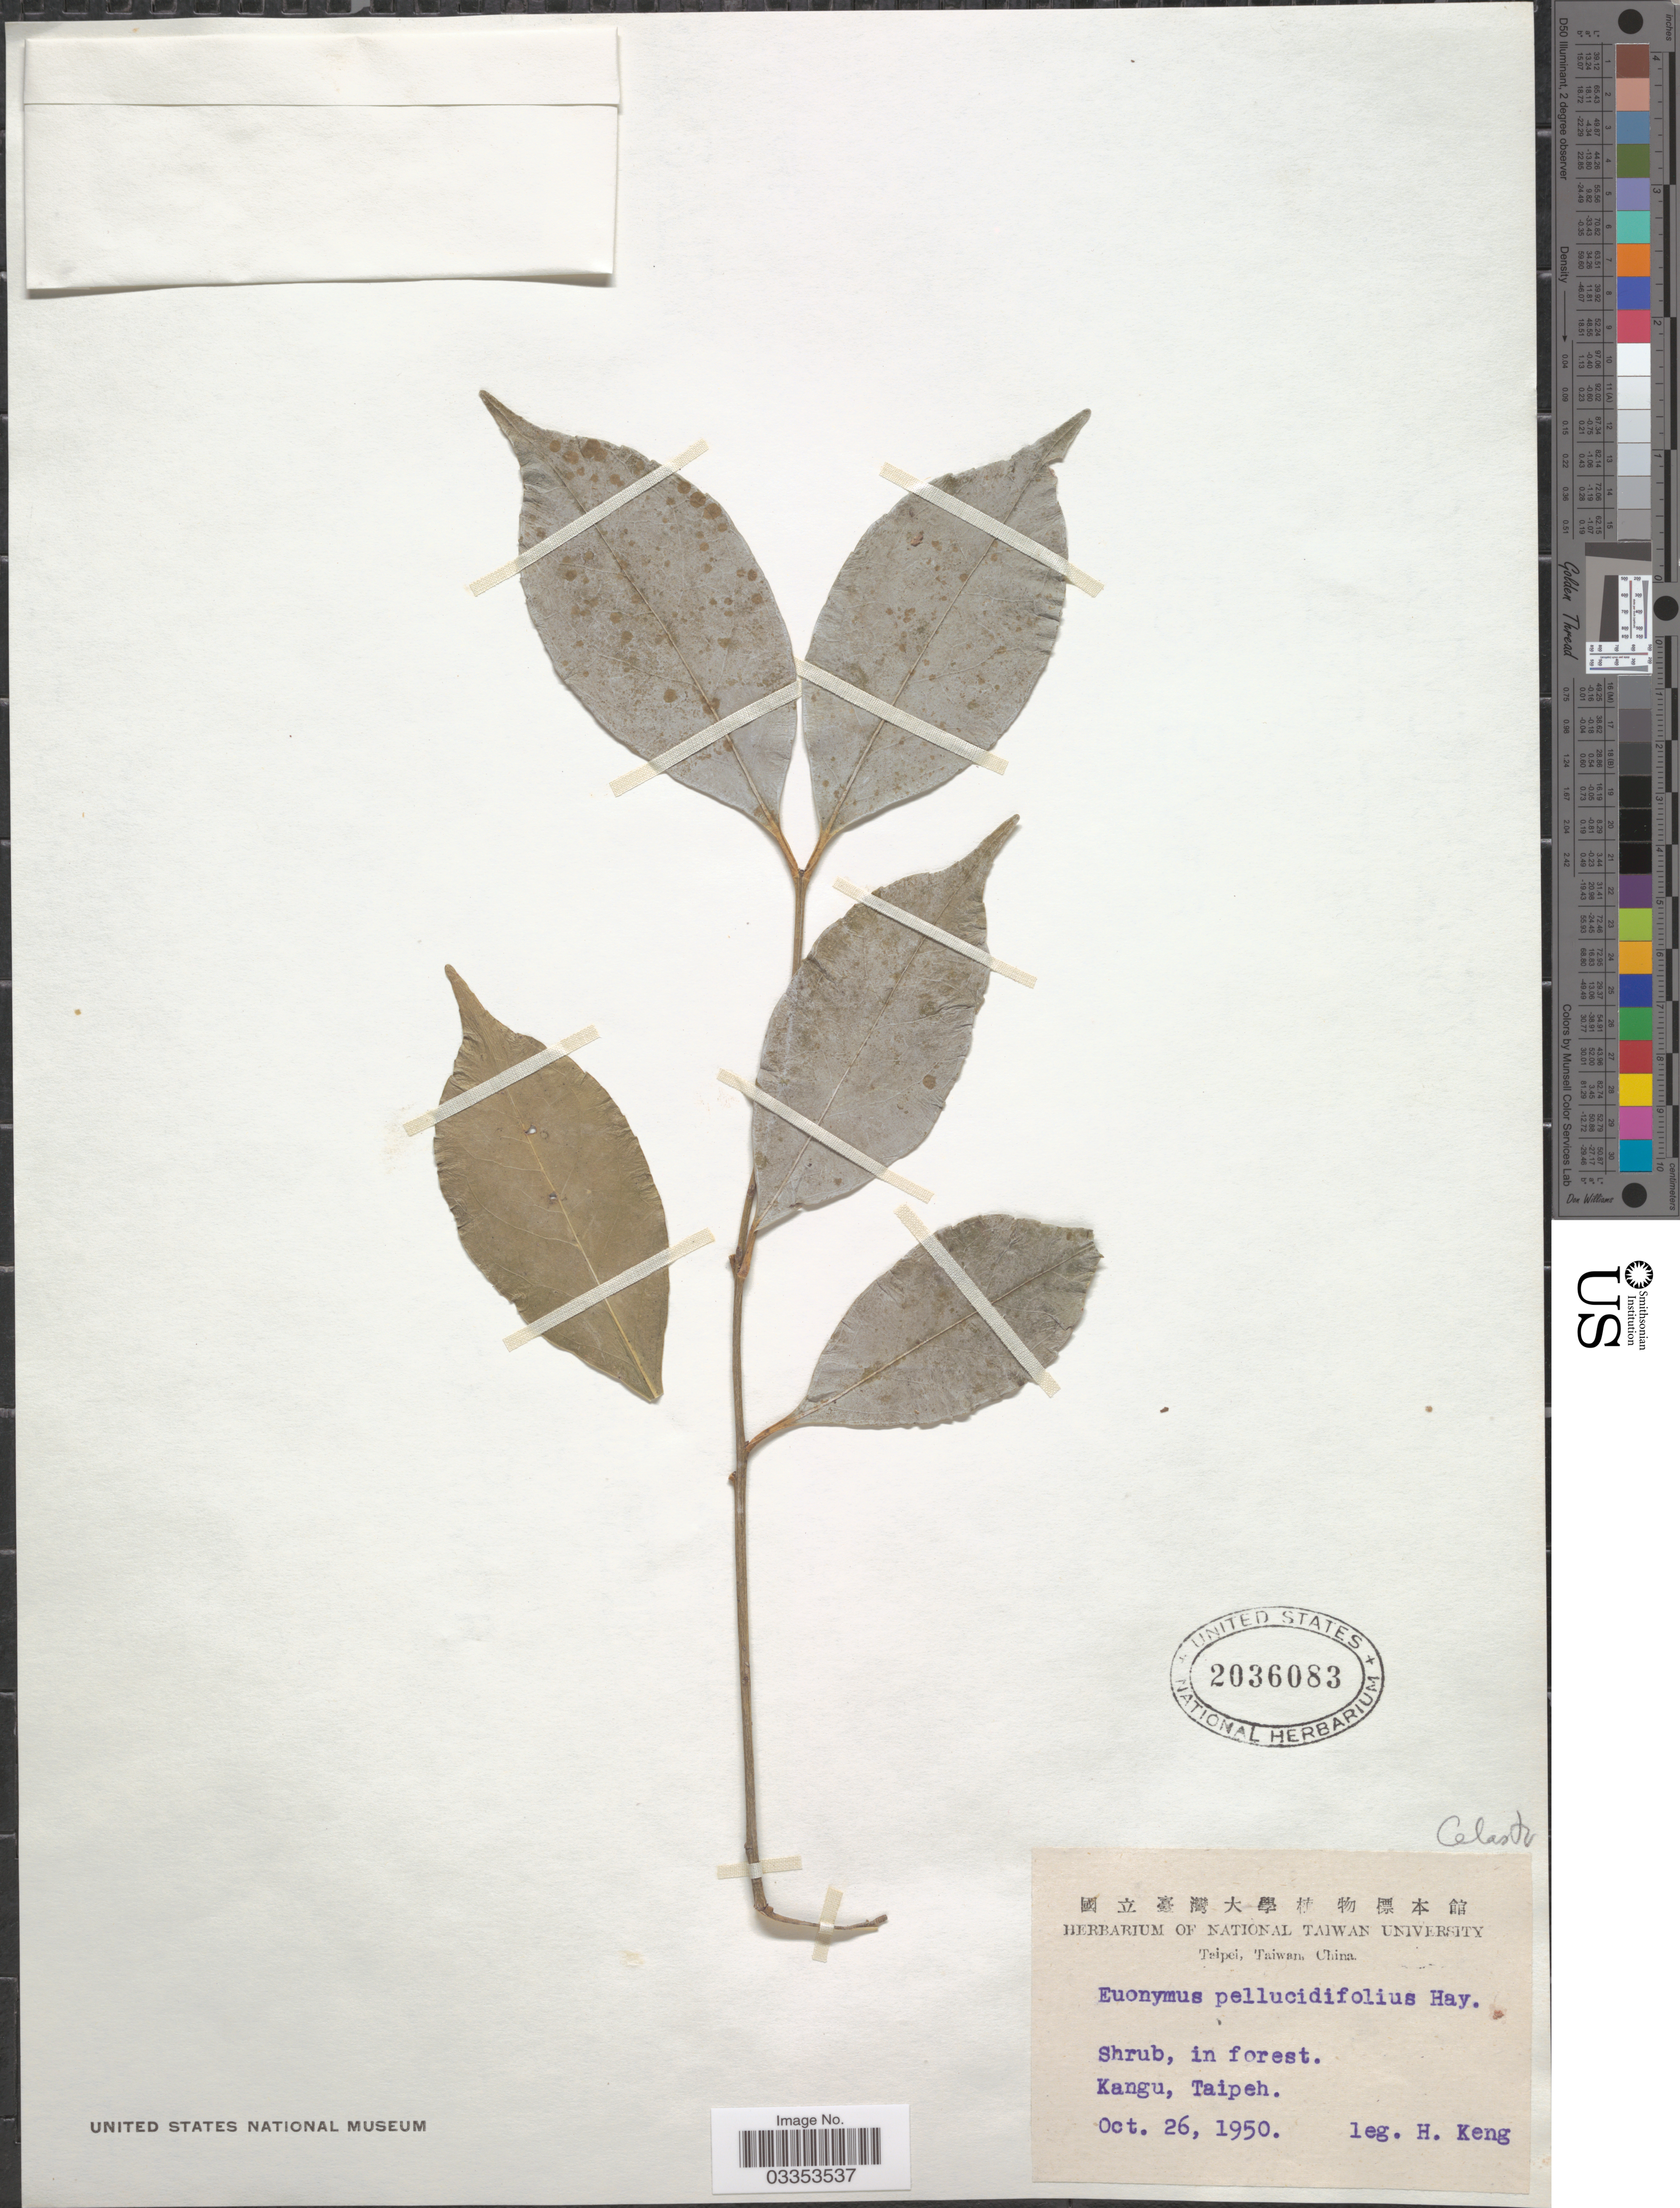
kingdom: Plantae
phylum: Tracheophyta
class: Magnoliopsida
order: Celastrales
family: Celastraceae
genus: Euonymus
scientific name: Euonymus pellucidifolius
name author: Hayata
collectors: H. Keng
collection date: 1950-10-26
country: Taiwan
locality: Kany, Taipeh.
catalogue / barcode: US 2036083